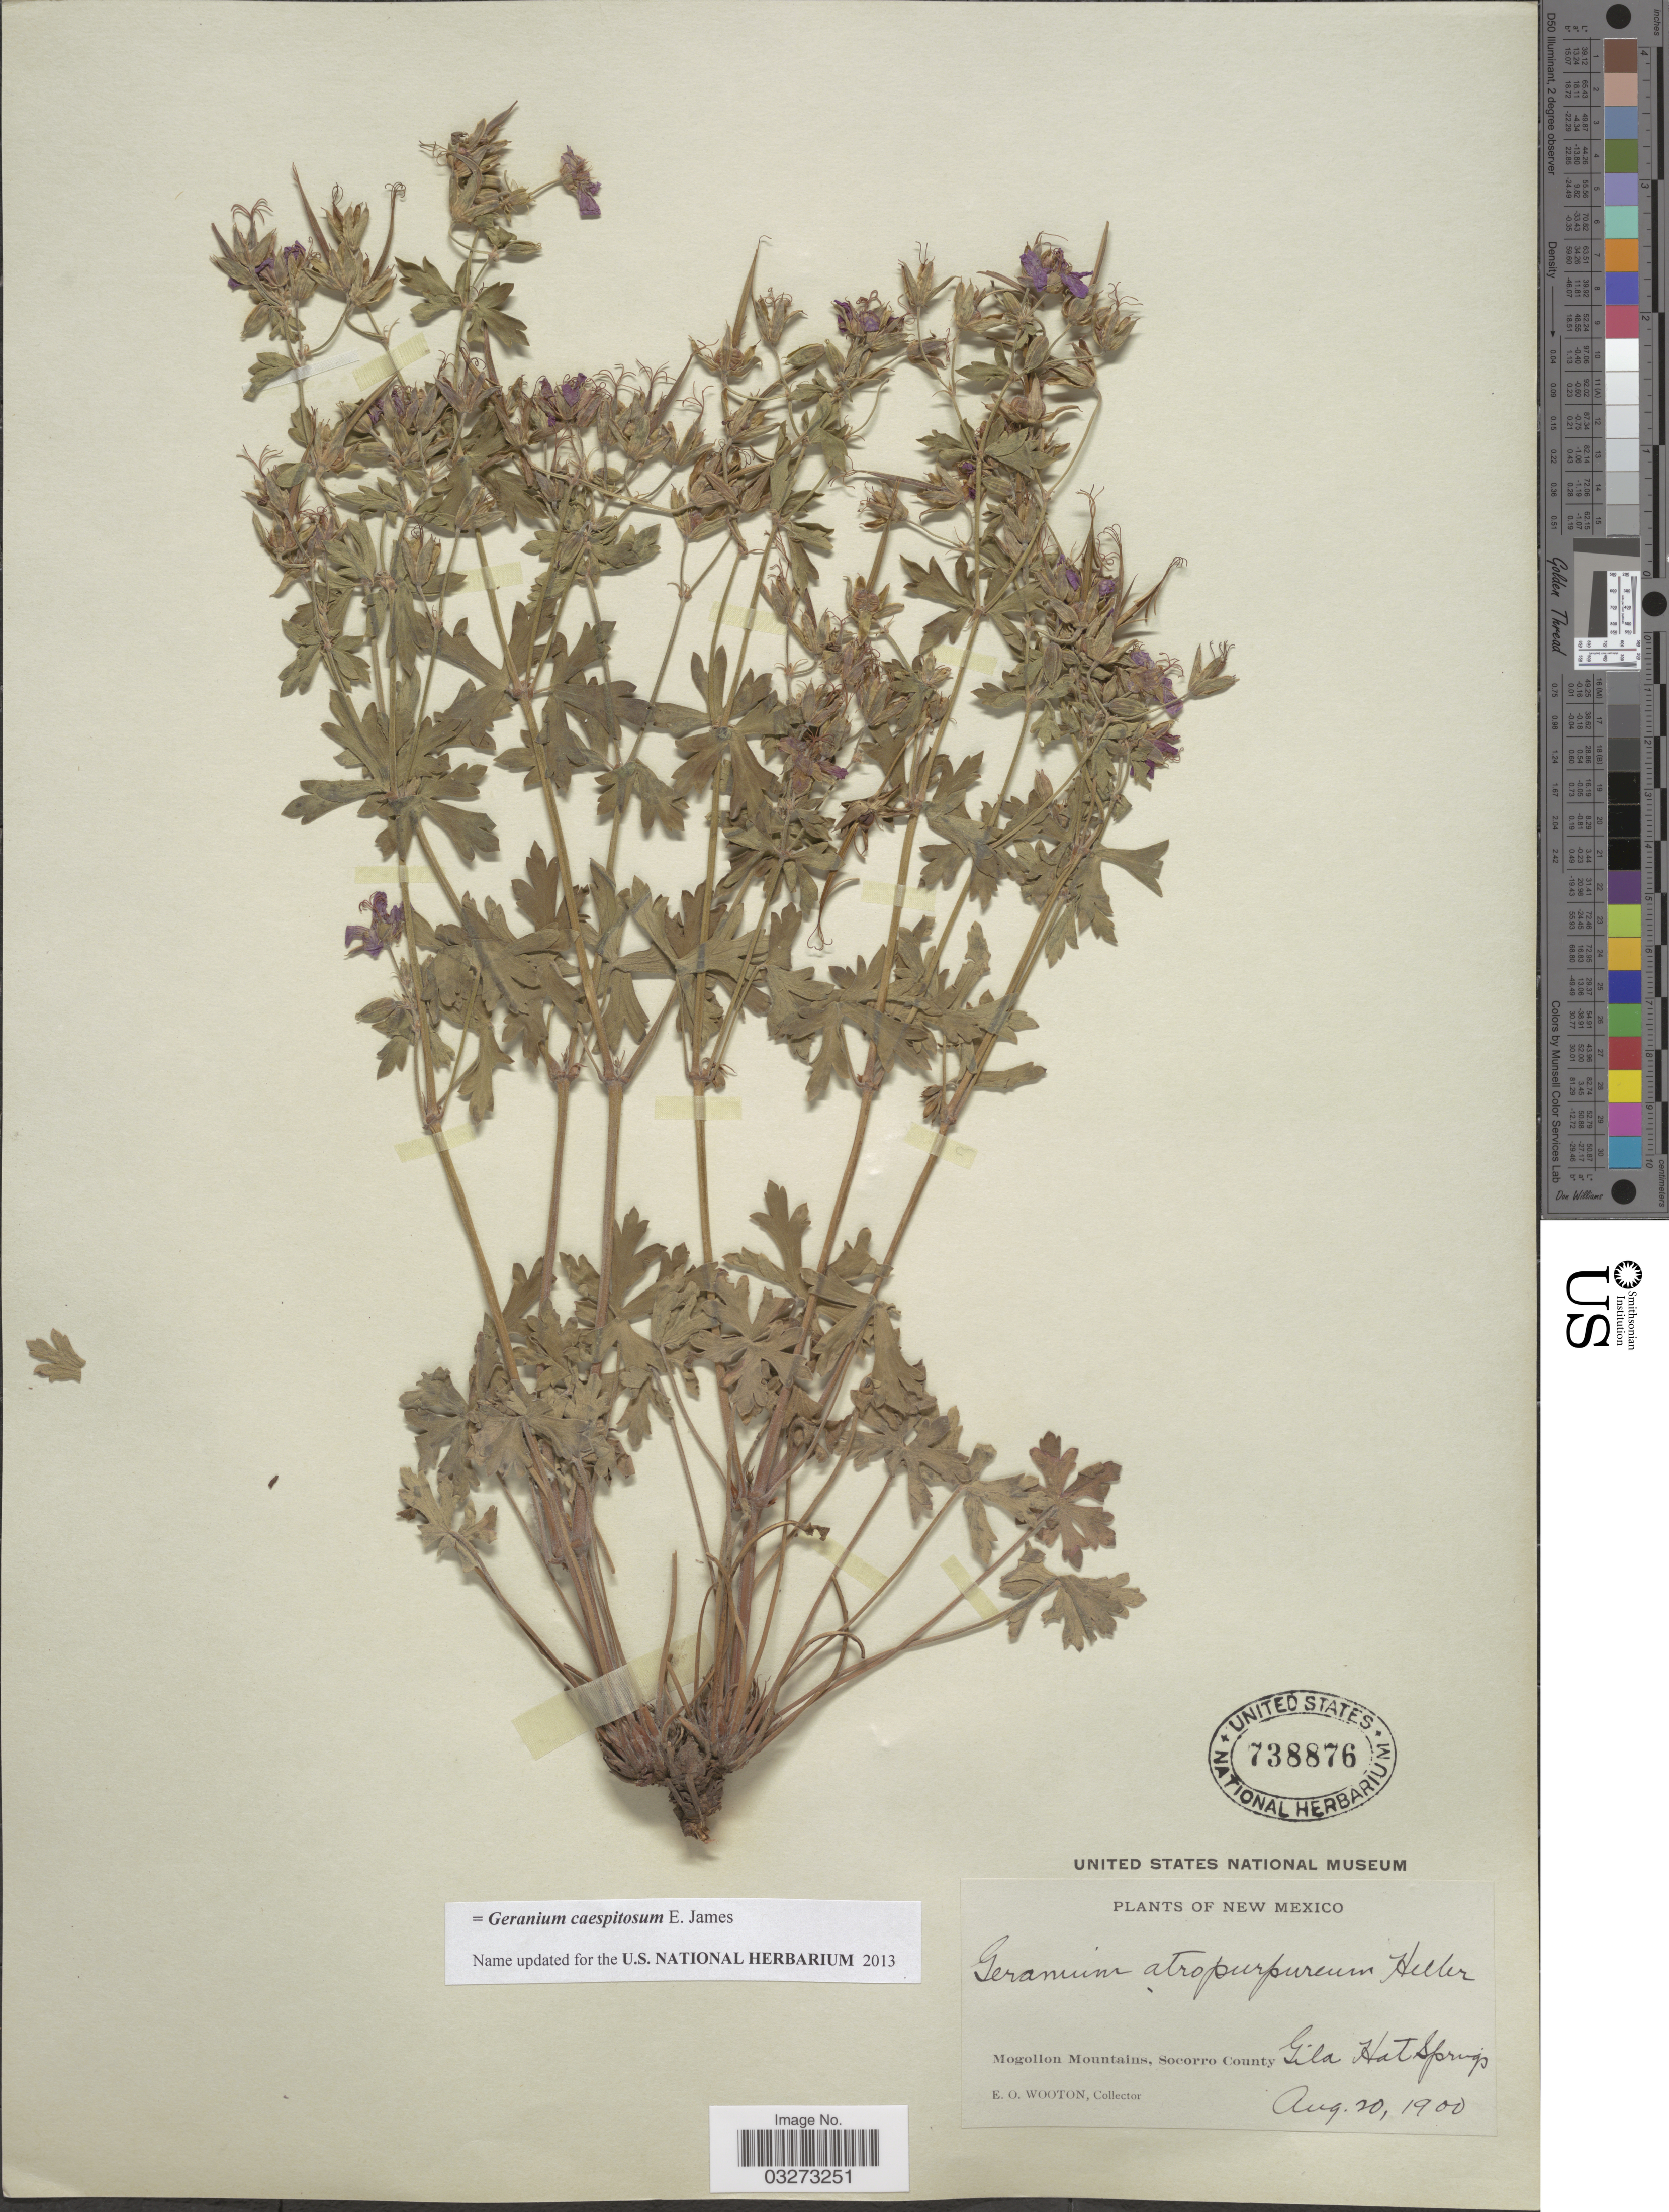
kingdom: Plantae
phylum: Tracheophyta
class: Magnoliopsida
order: Geraniales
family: Geraniaceae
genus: Geranium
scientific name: Geranium caespitosum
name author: E. James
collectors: E. O. Wooton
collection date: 1900-08-20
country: United States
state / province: New Mexico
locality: Mogollon Mountains, Socorro County. Gila Hot Springs.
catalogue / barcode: US 738876